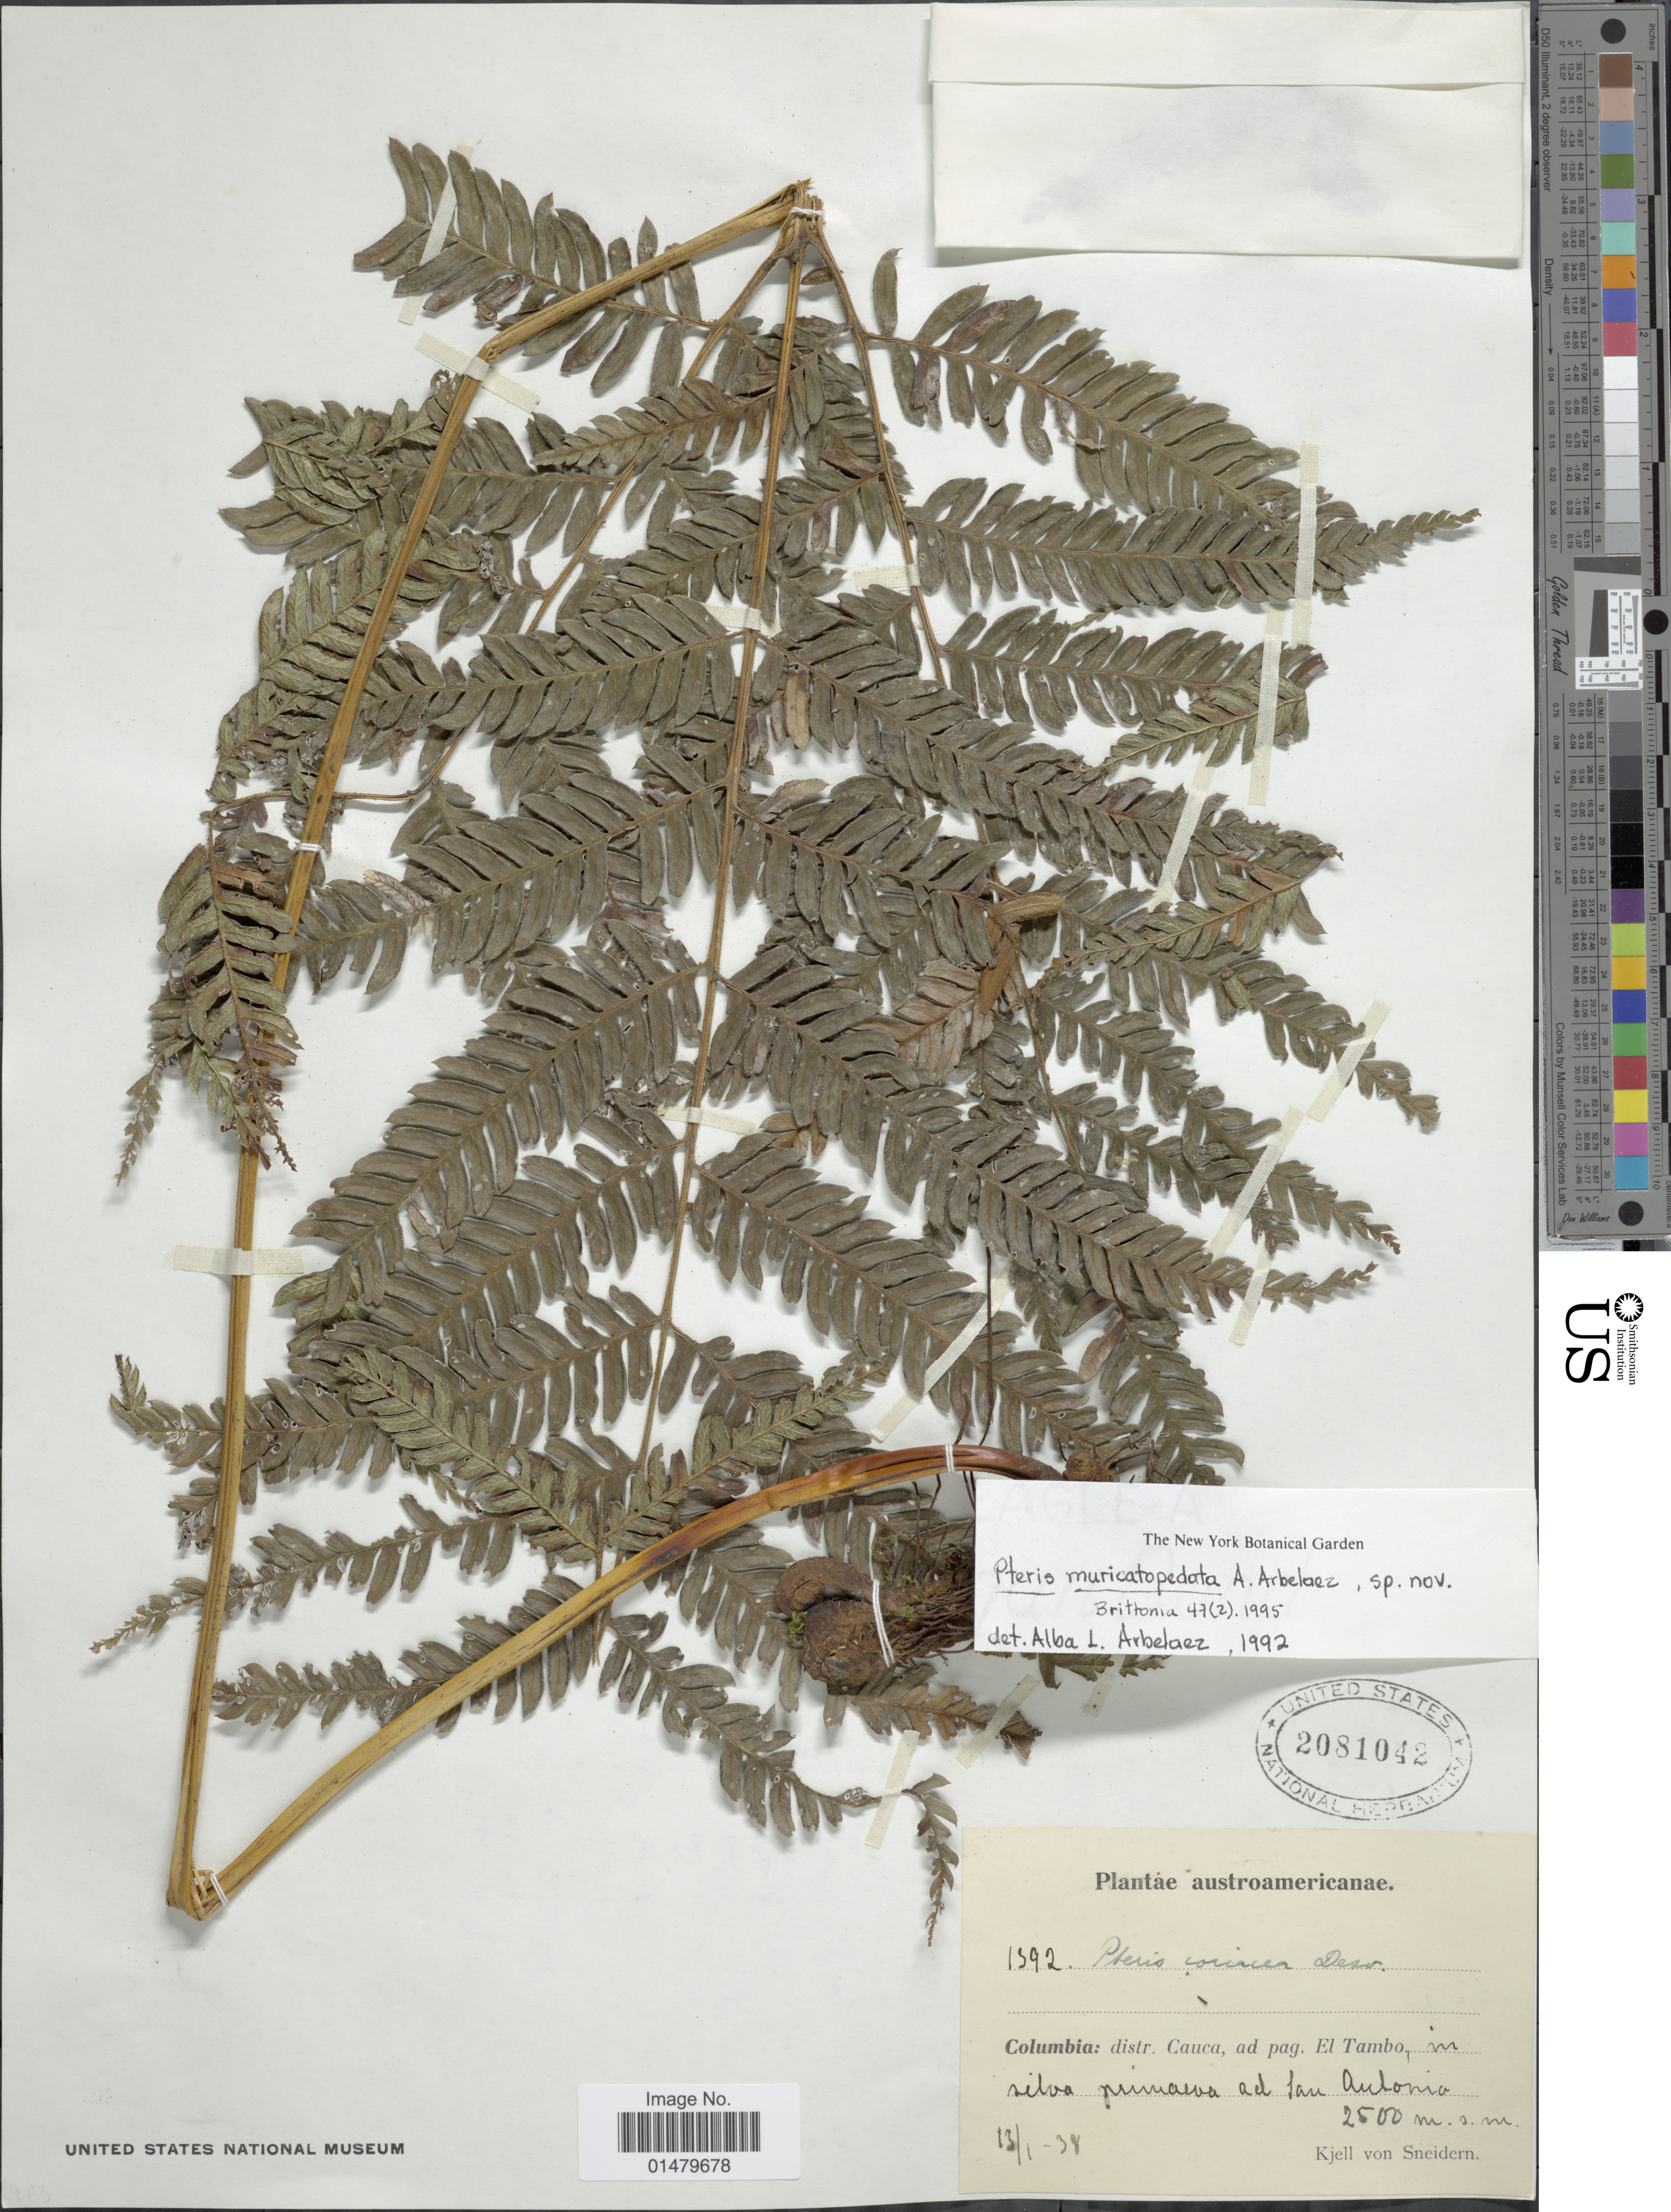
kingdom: Plantae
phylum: Tracheophyta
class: Polypodiopsida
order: Polypodiales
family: Pteridaceae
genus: Pteris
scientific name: Pteris muricatopedata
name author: A.L. Arbeláez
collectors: K. von Sneidern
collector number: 1392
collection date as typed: Transcribed d/m/y: 13/1/38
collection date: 1938-01-13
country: Colombia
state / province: Cauca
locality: Ad pag. El Tambo, in silva primaera ad San Antonio.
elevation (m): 2500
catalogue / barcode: US 2081042